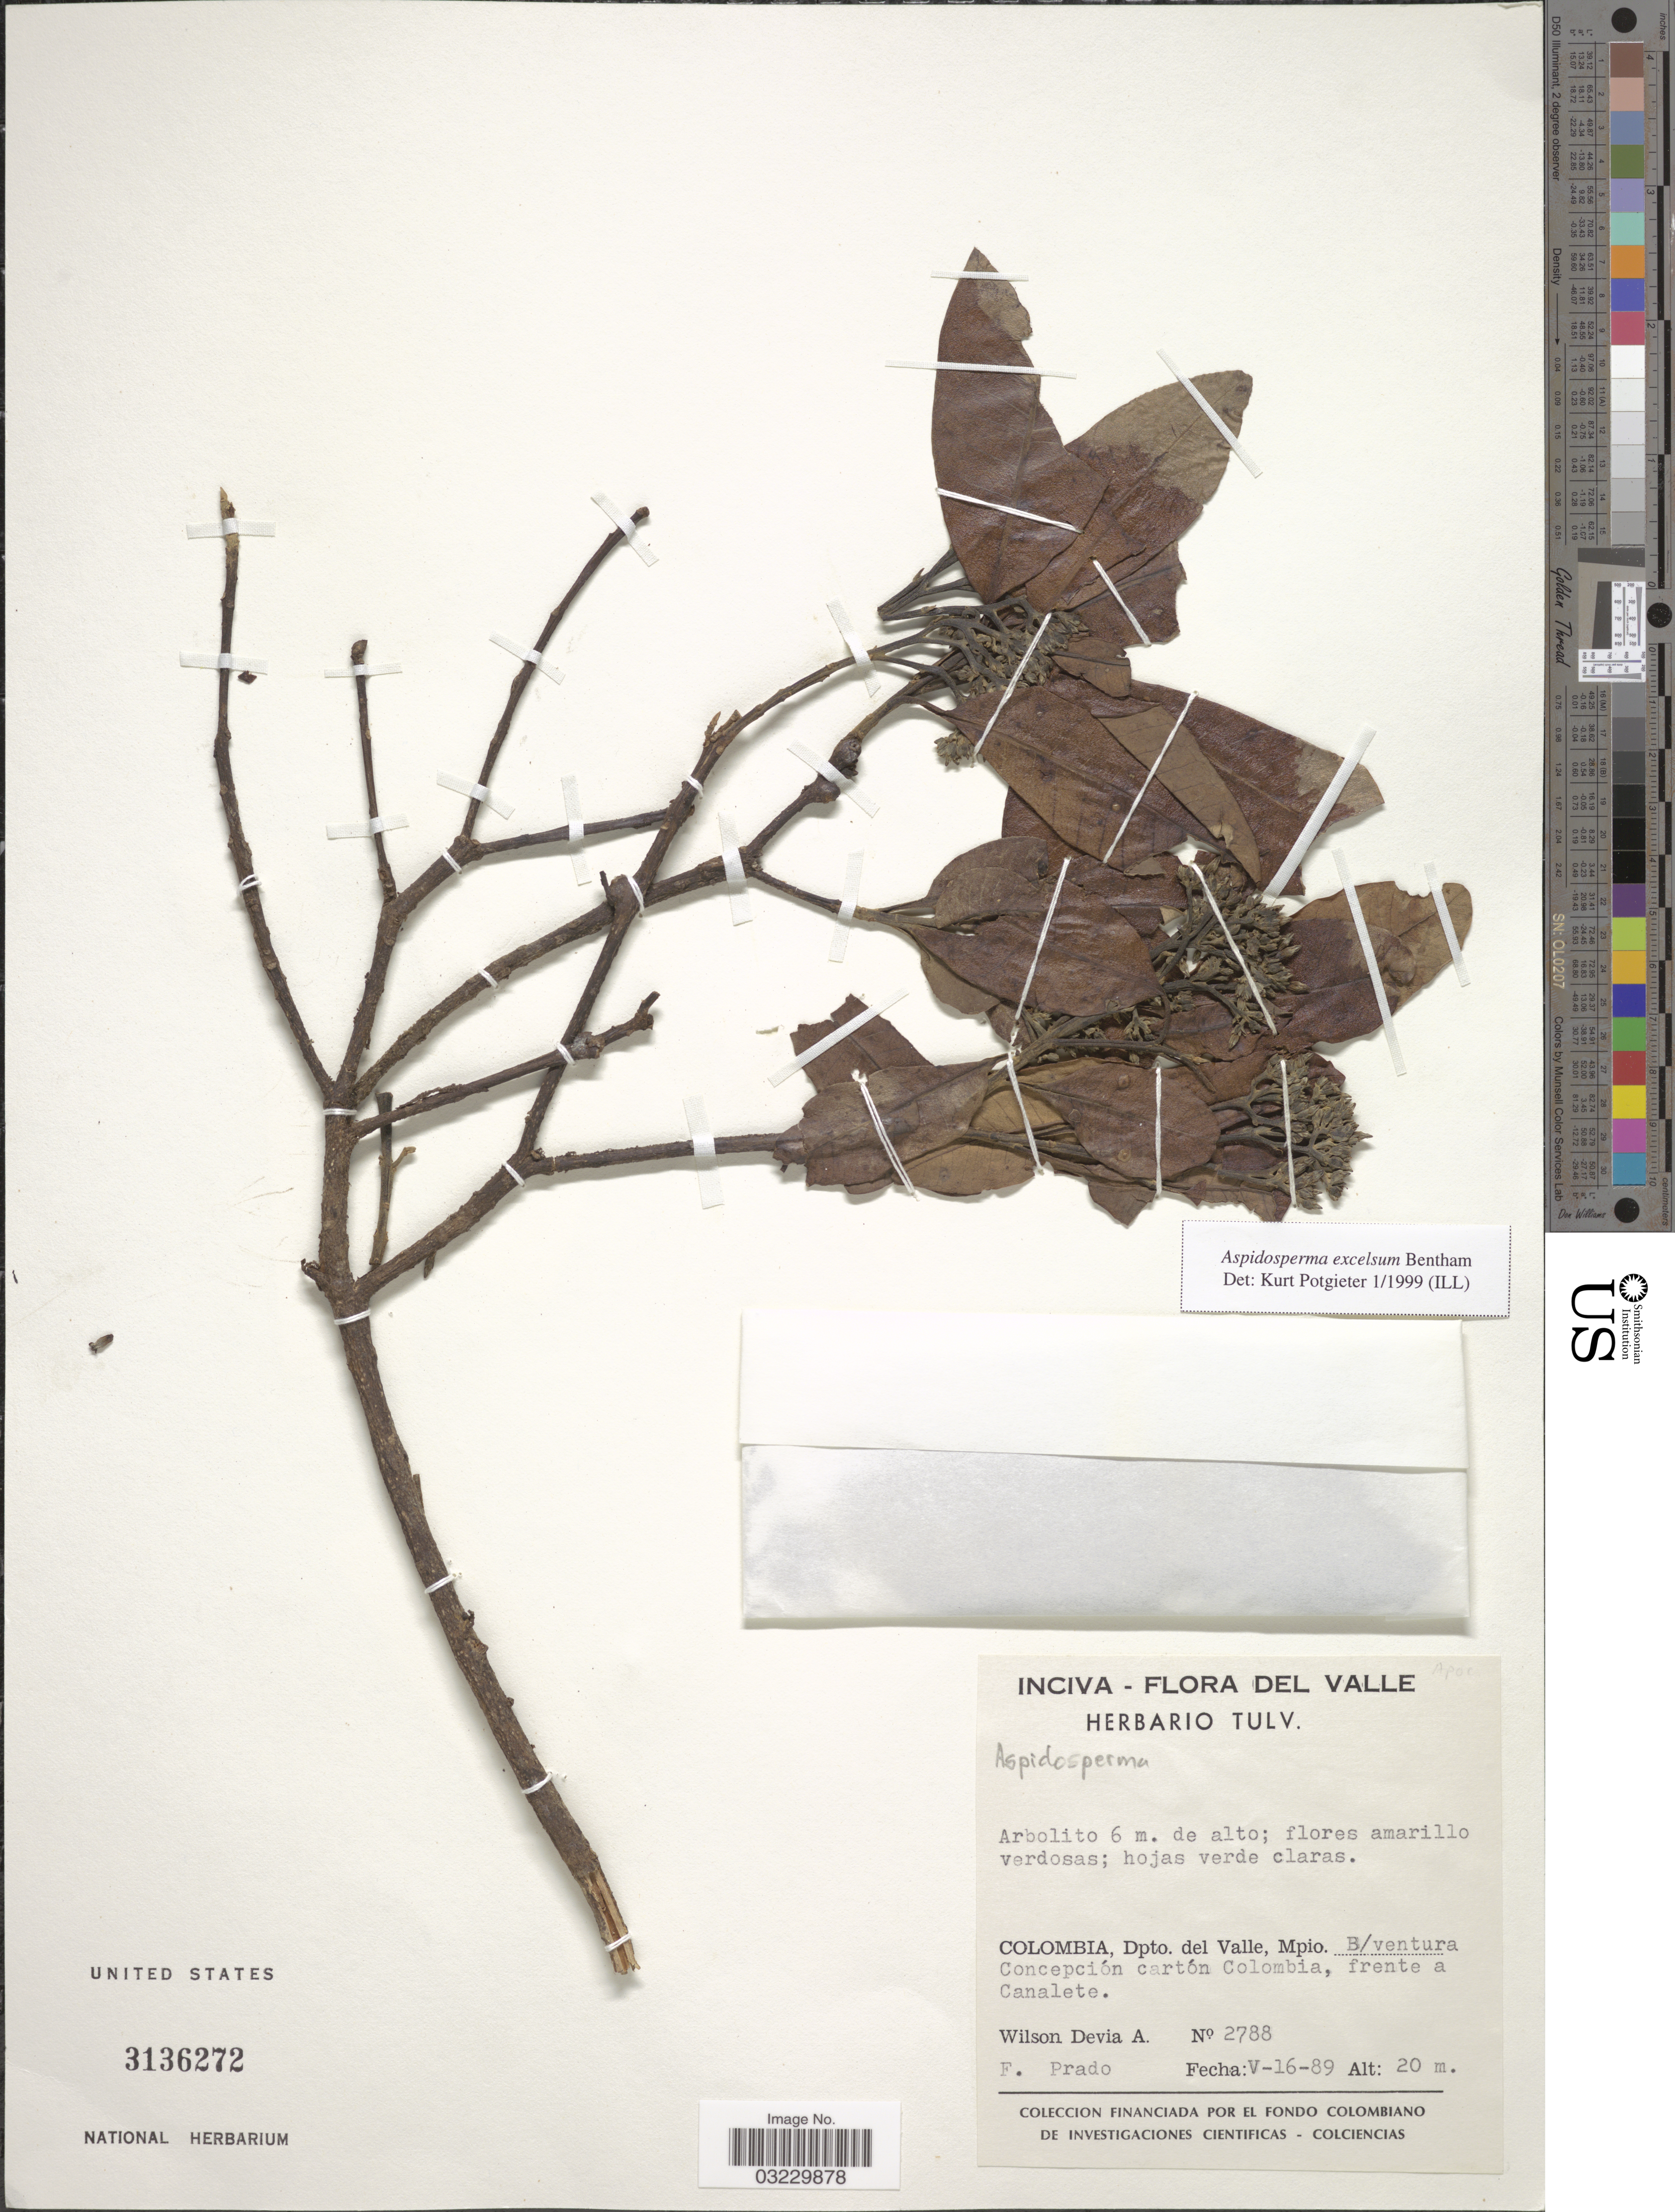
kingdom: Plantae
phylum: Tracheophyta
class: Magnoliopsida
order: Gentianales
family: Apocynaceae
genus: Aspidosperma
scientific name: Aspidosperma excelsum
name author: Benth.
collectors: W. Devia A. & F. Prado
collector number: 2788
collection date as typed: Transcribed d/m/y: 16/5/89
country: Colombia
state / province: Valle del Cauca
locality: Dpto. del Valle, Mpio. B/ ventura. Concepción cartón Colombia, frente a Canalete.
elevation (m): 20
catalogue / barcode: US 3136272